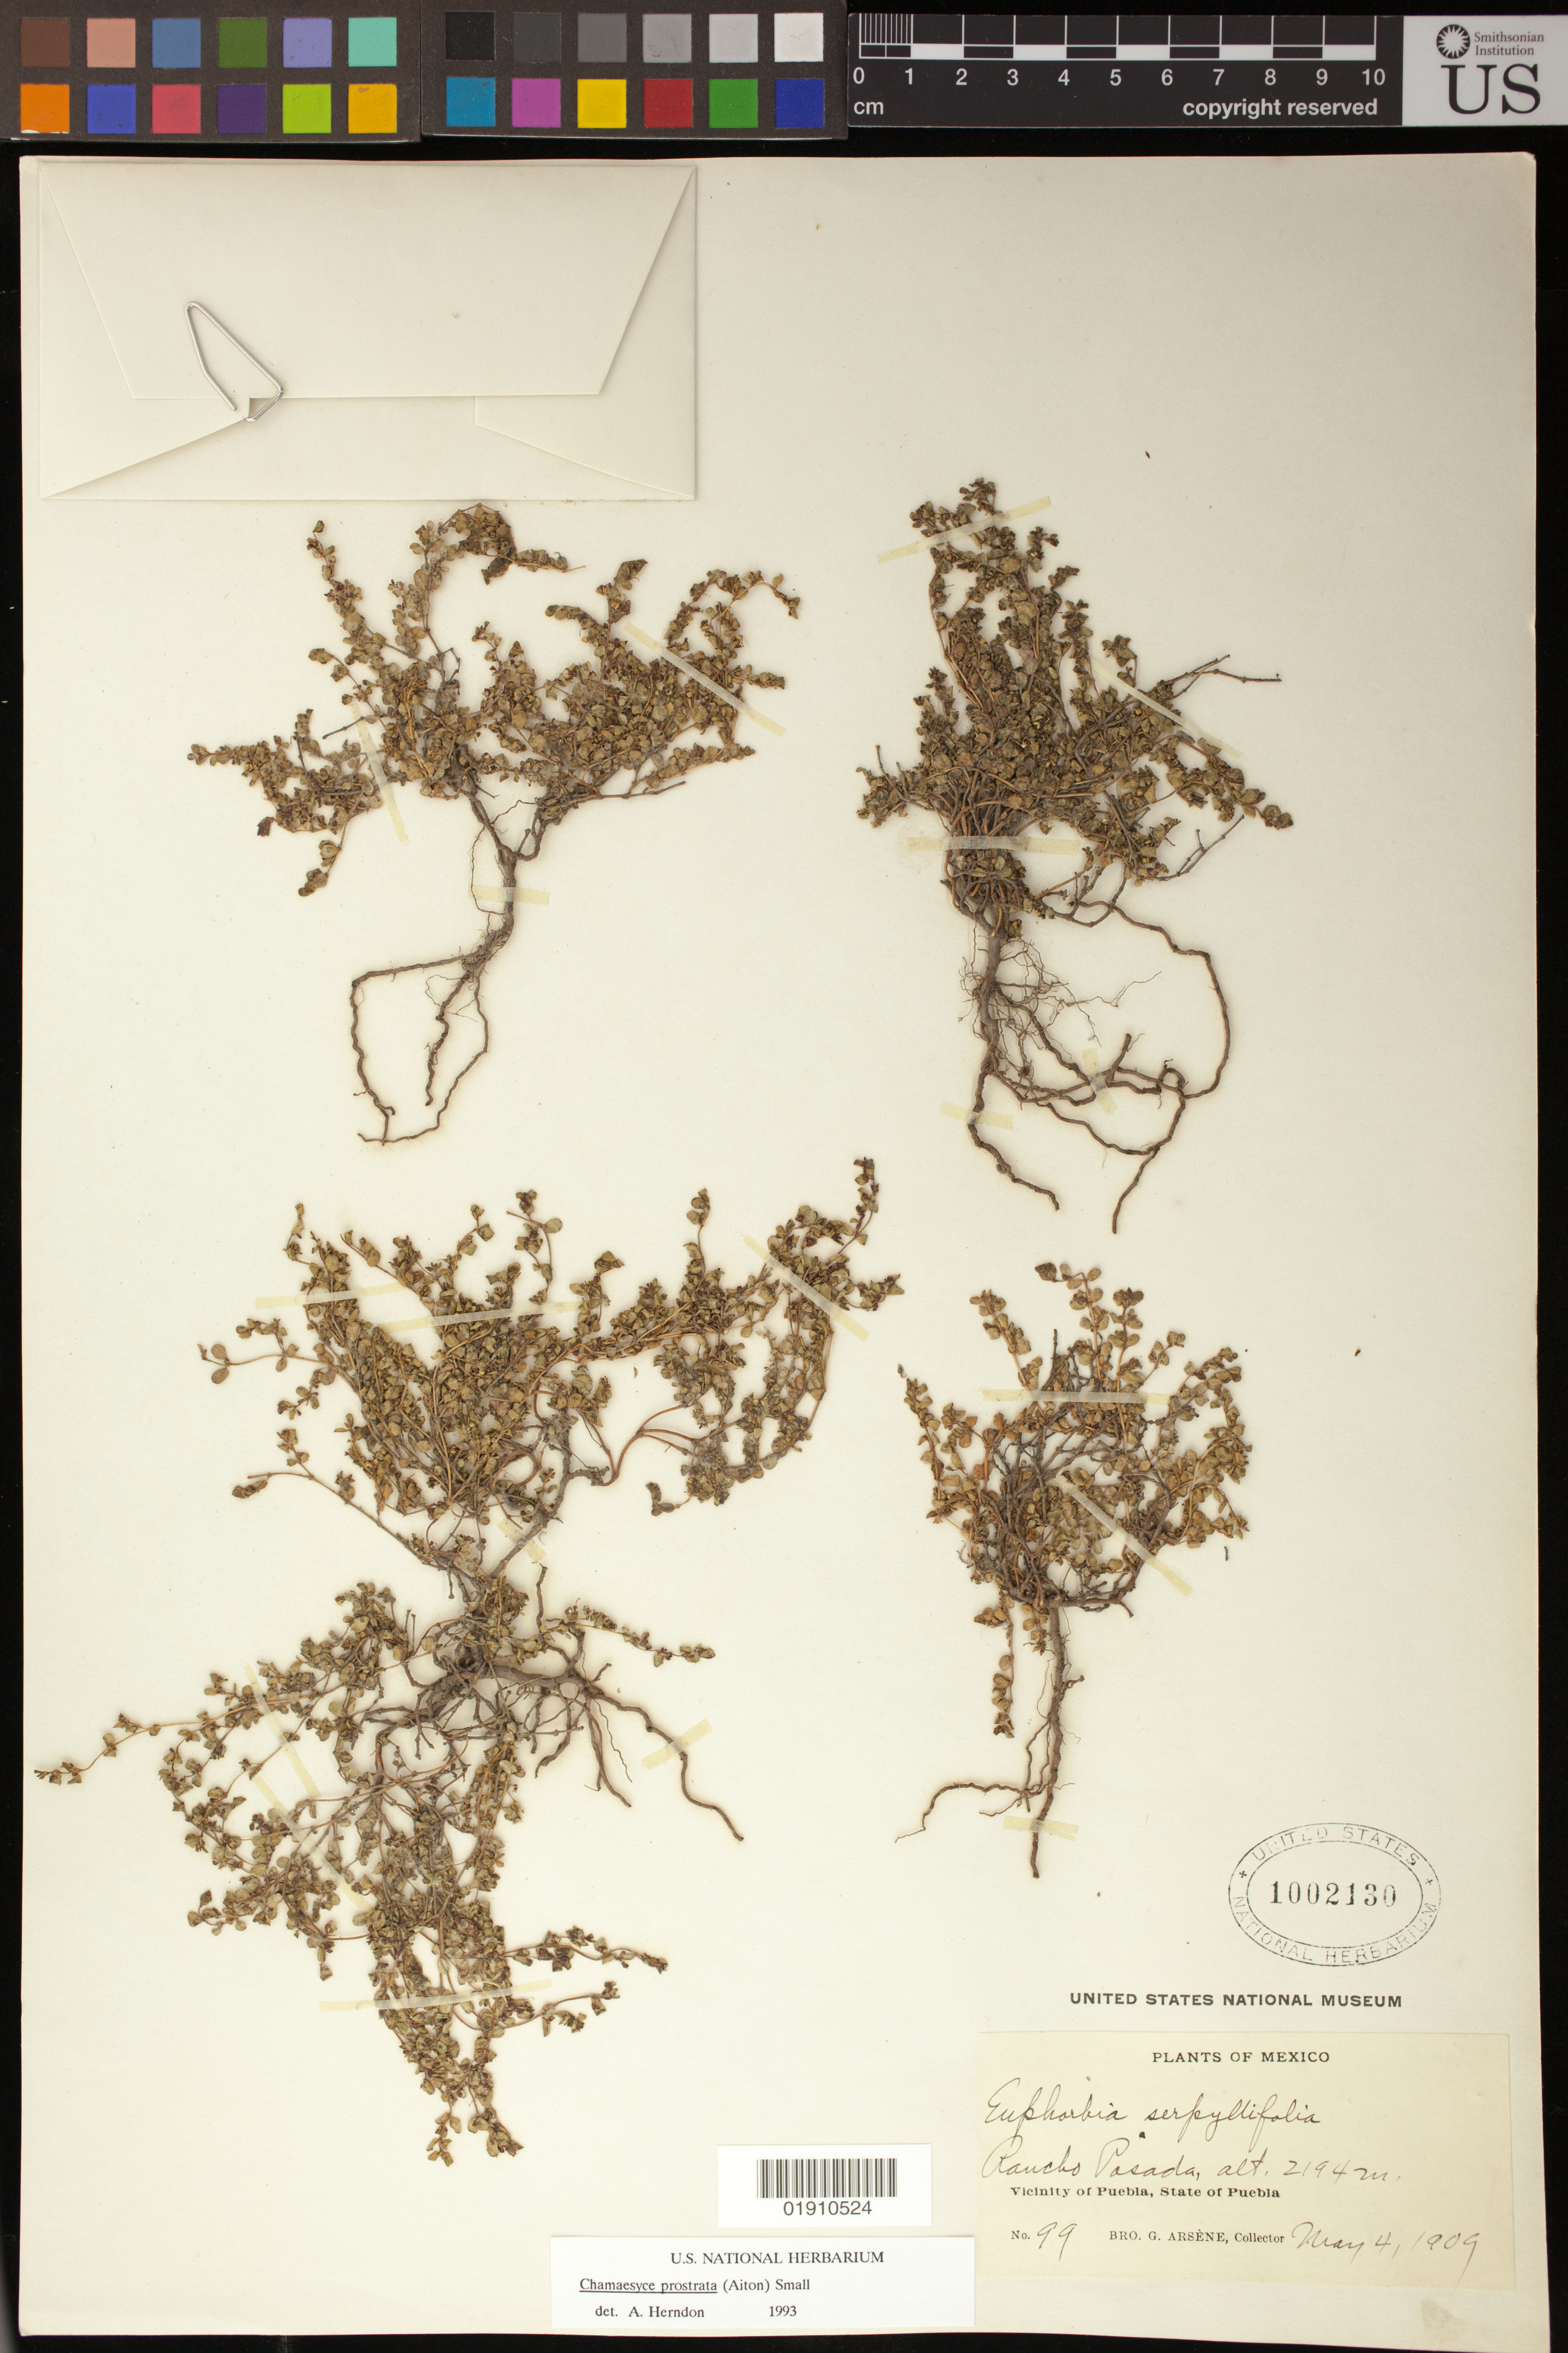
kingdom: Plantae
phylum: Tracheophyta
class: Magnoliopsida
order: Malpighiales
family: Euphorbiaceae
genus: Euphorbia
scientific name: Euphorbia prostrata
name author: Aiton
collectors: Bro. G. Arsène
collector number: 99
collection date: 1909-05-04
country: Mexico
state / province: Puebla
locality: Rancho Pasada; Vicinity of Puebla, State of Puebla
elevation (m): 2194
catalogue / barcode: US 1002130